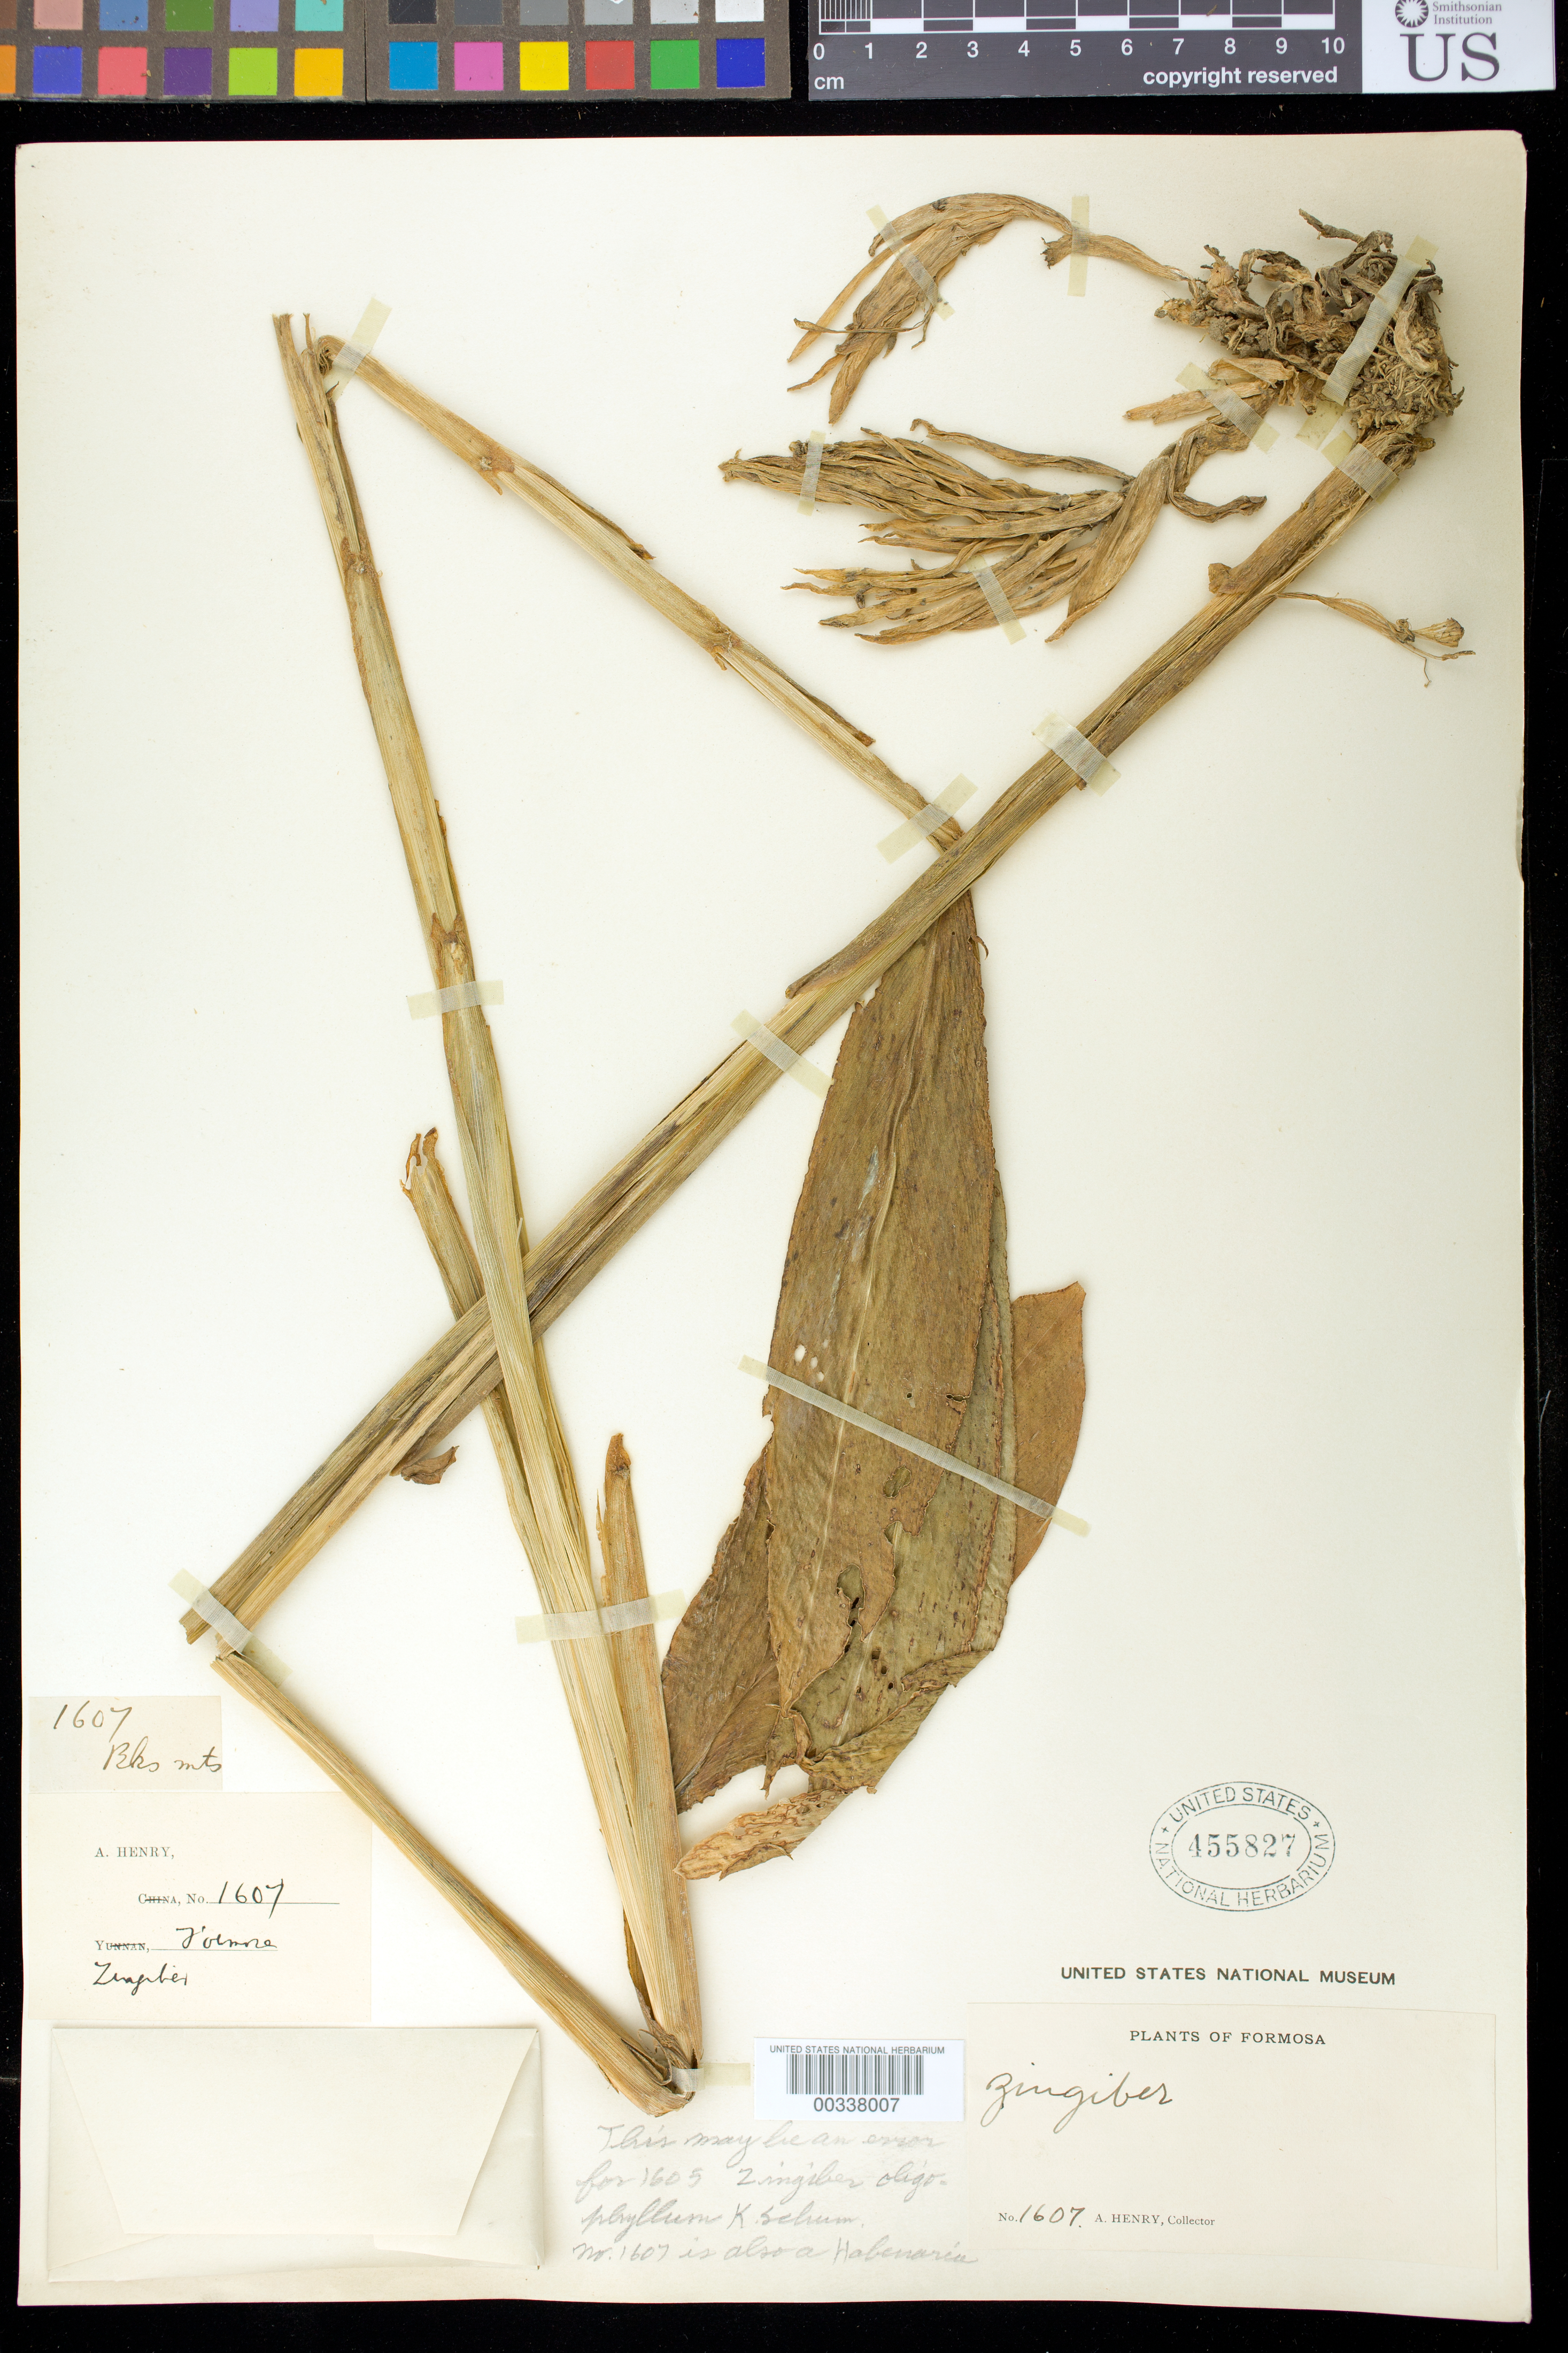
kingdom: Plantae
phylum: Tracheophyta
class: Liliopsida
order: Zingiberales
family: Zingiberaceae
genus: Zingiber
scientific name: Zingiber oligophyllum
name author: K. Schum. in Engl.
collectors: A. Henry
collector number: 1607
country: Taiwan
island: Taiwan [Formosa]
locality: Plants of formosa, bks mts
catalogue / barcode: US 455827